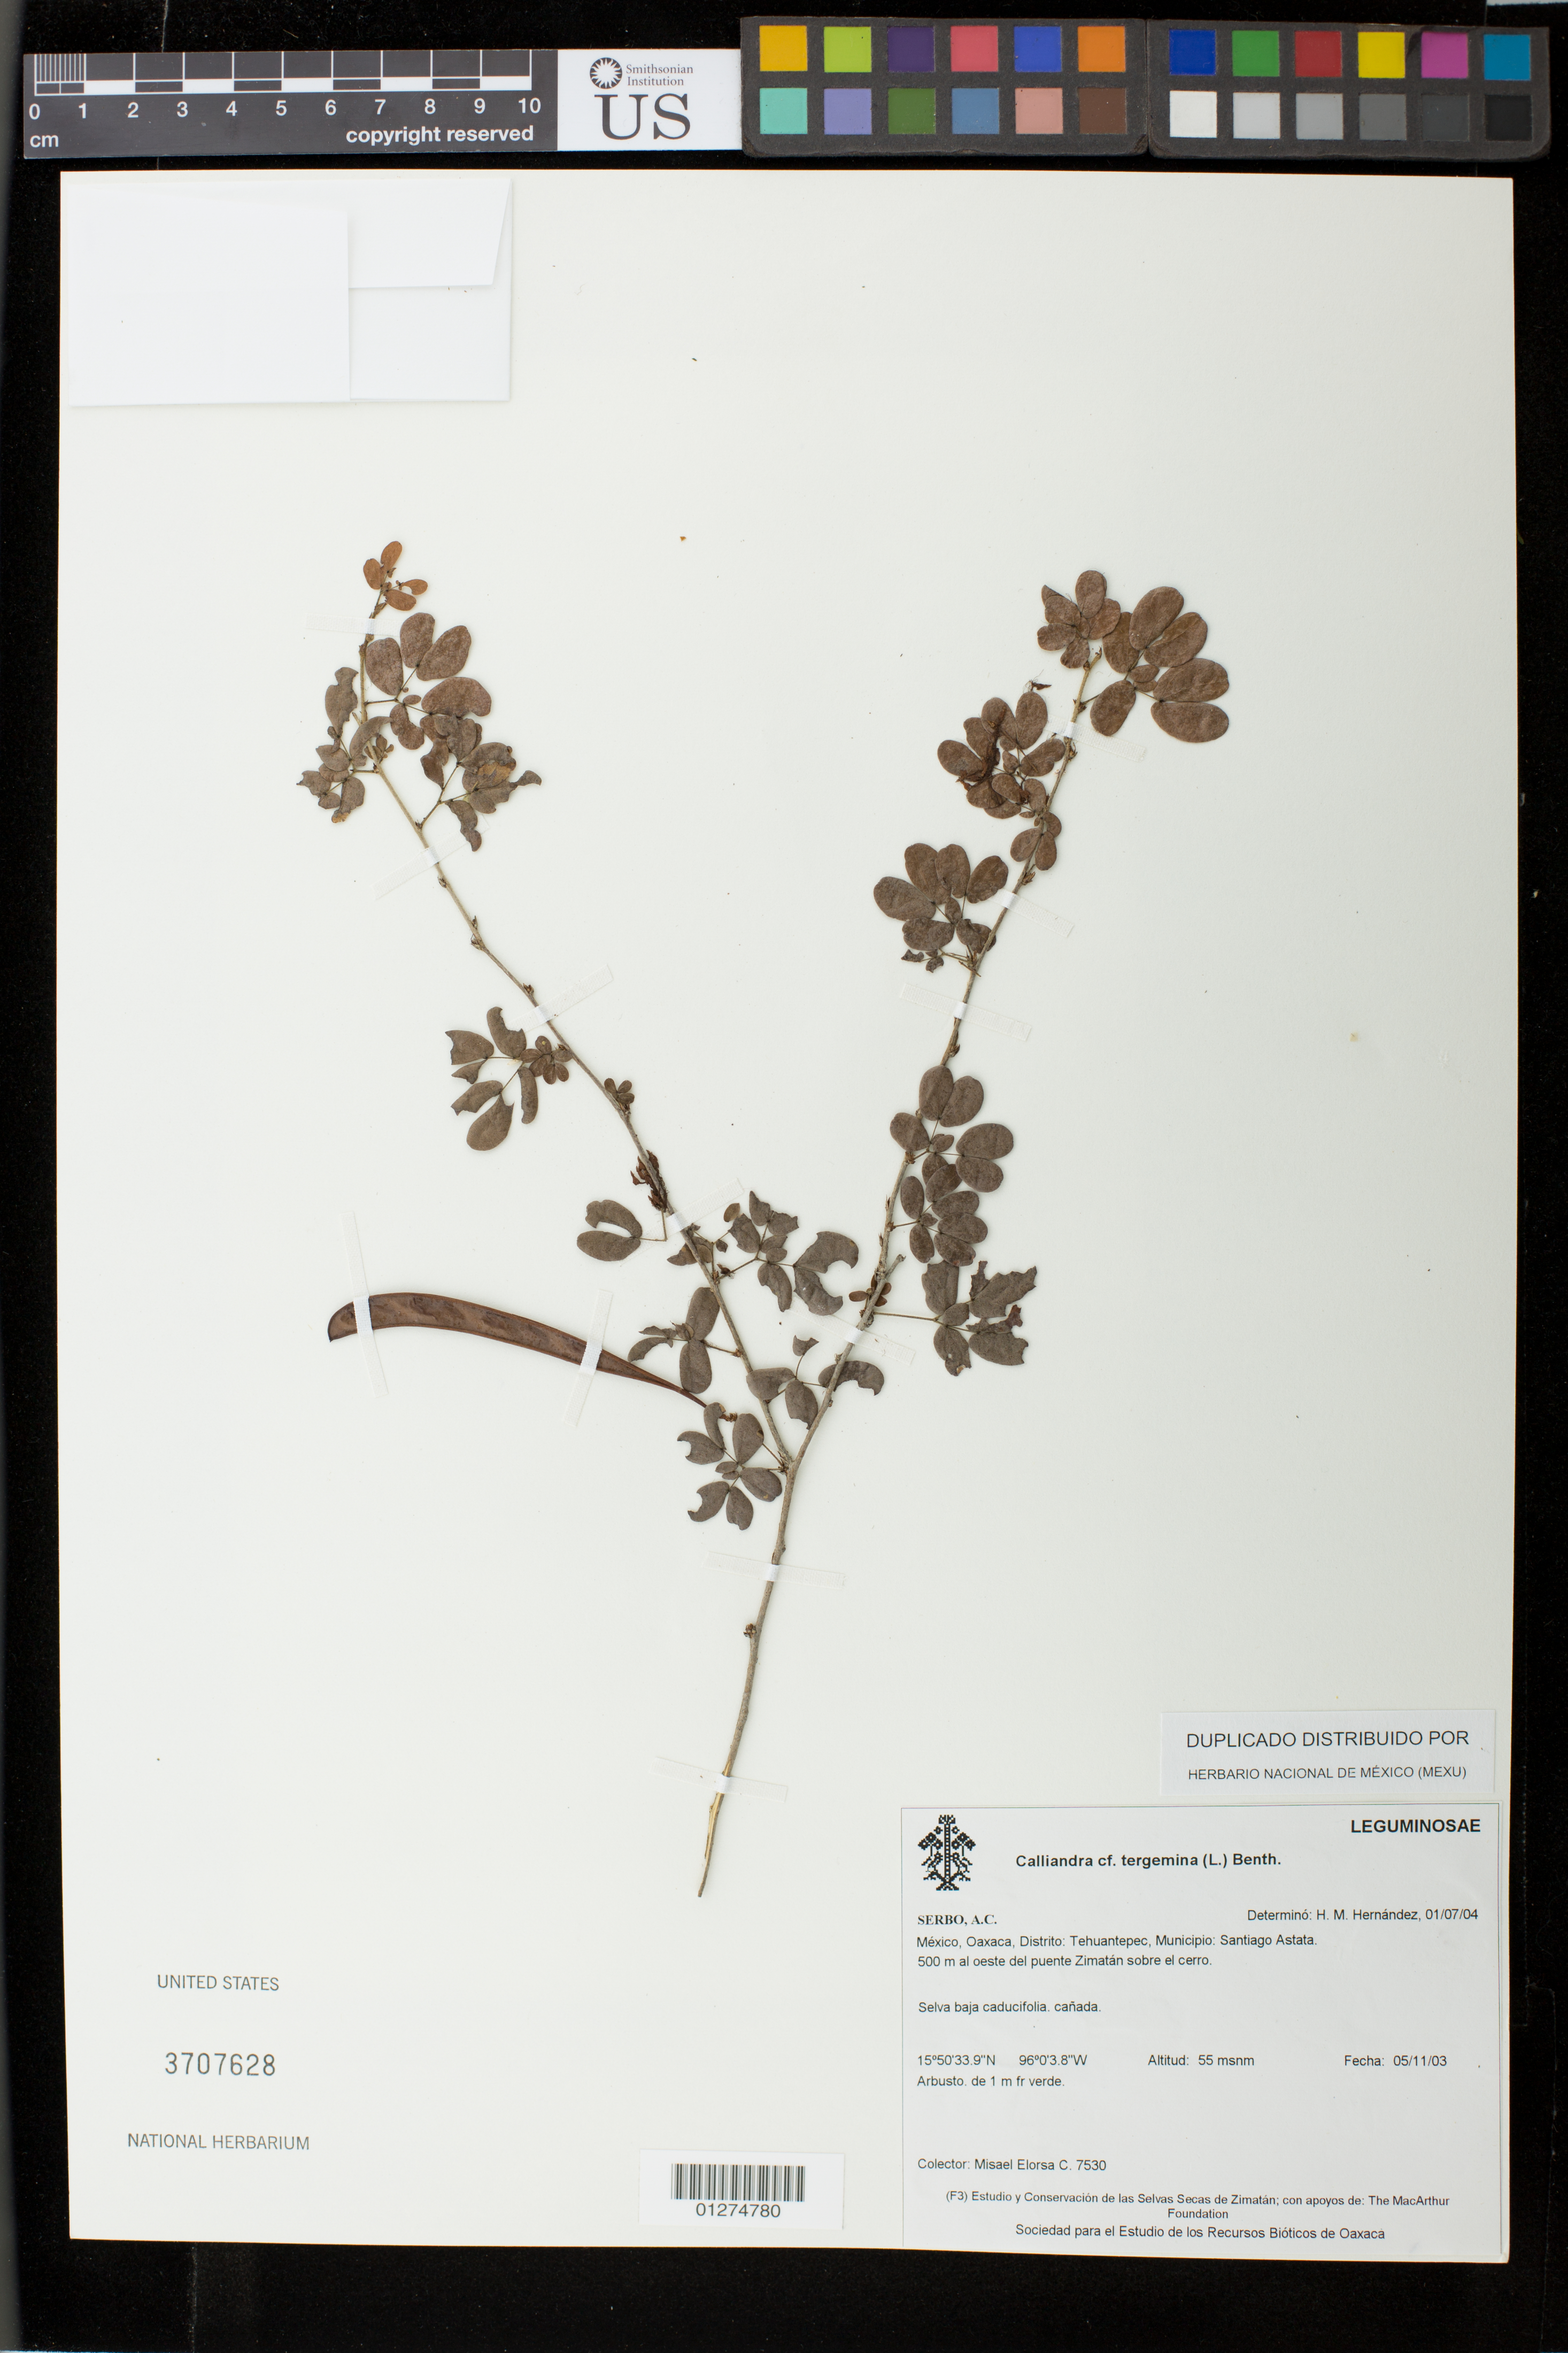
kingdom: Plantae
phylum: Tracheophyta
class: Magnoliopsida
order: Fabales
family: Fabaceae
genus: Calliandra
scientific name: Calliandra tergemina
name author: (L.) Benth.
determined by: Hernandez, H. M.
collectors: M. Elorsa C.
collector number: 7530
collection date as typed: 05/11/03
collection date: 2003-11-05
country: Mexico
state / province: Oaxaca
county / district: Tehuantepec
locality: Municipio: Santiago Astata, 500 m al oeste del puente Zimatán sobre el cerro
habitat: selva baja caducifolia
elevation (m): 55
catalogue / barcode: US 3707628